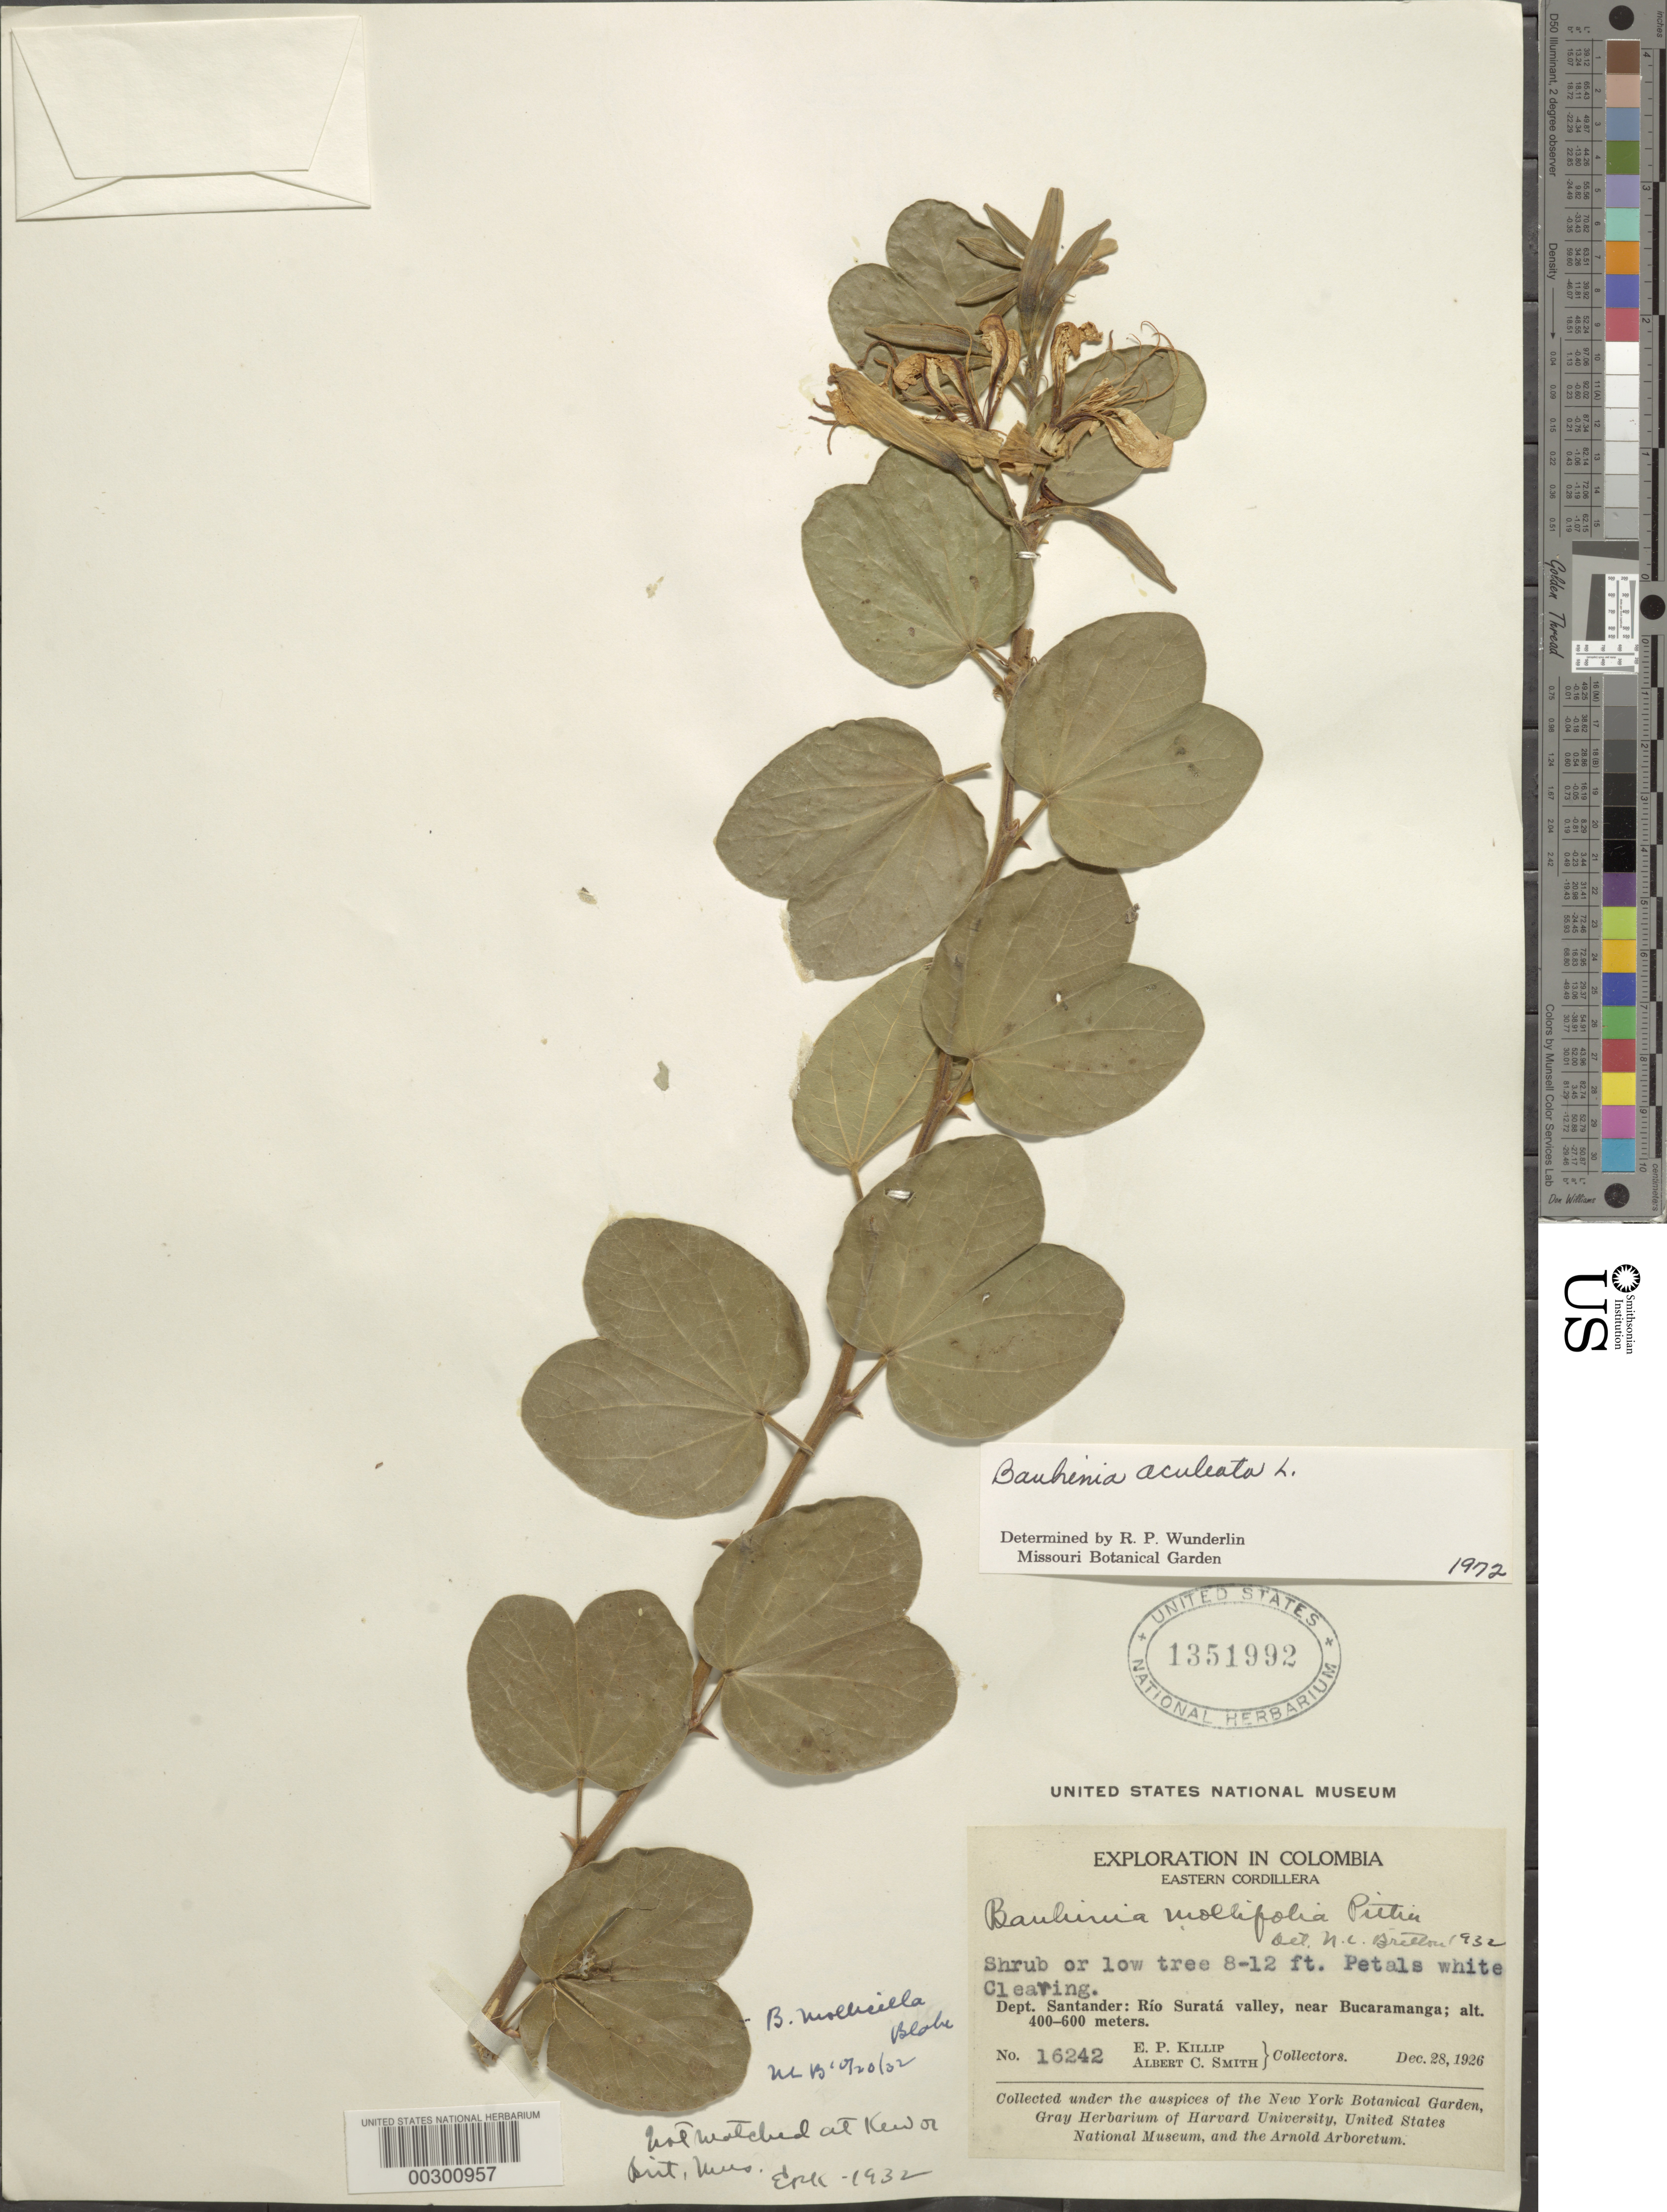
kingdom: Plantae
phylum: Tracheophyta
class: Magnoliopsida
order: Fabales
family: Fabaceae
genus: Bauhinia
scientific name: Bauhinia aculeata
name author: L.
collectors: E. P. Killip & A. C. Smith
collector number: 16242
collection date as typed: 28 Dec 1926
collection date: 1926-12-28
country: Colombia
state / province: Norte de Santander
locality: Rio Suarta Valley, near Bucaramanga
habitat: Clearing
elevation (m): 400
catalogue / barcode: US 1351992